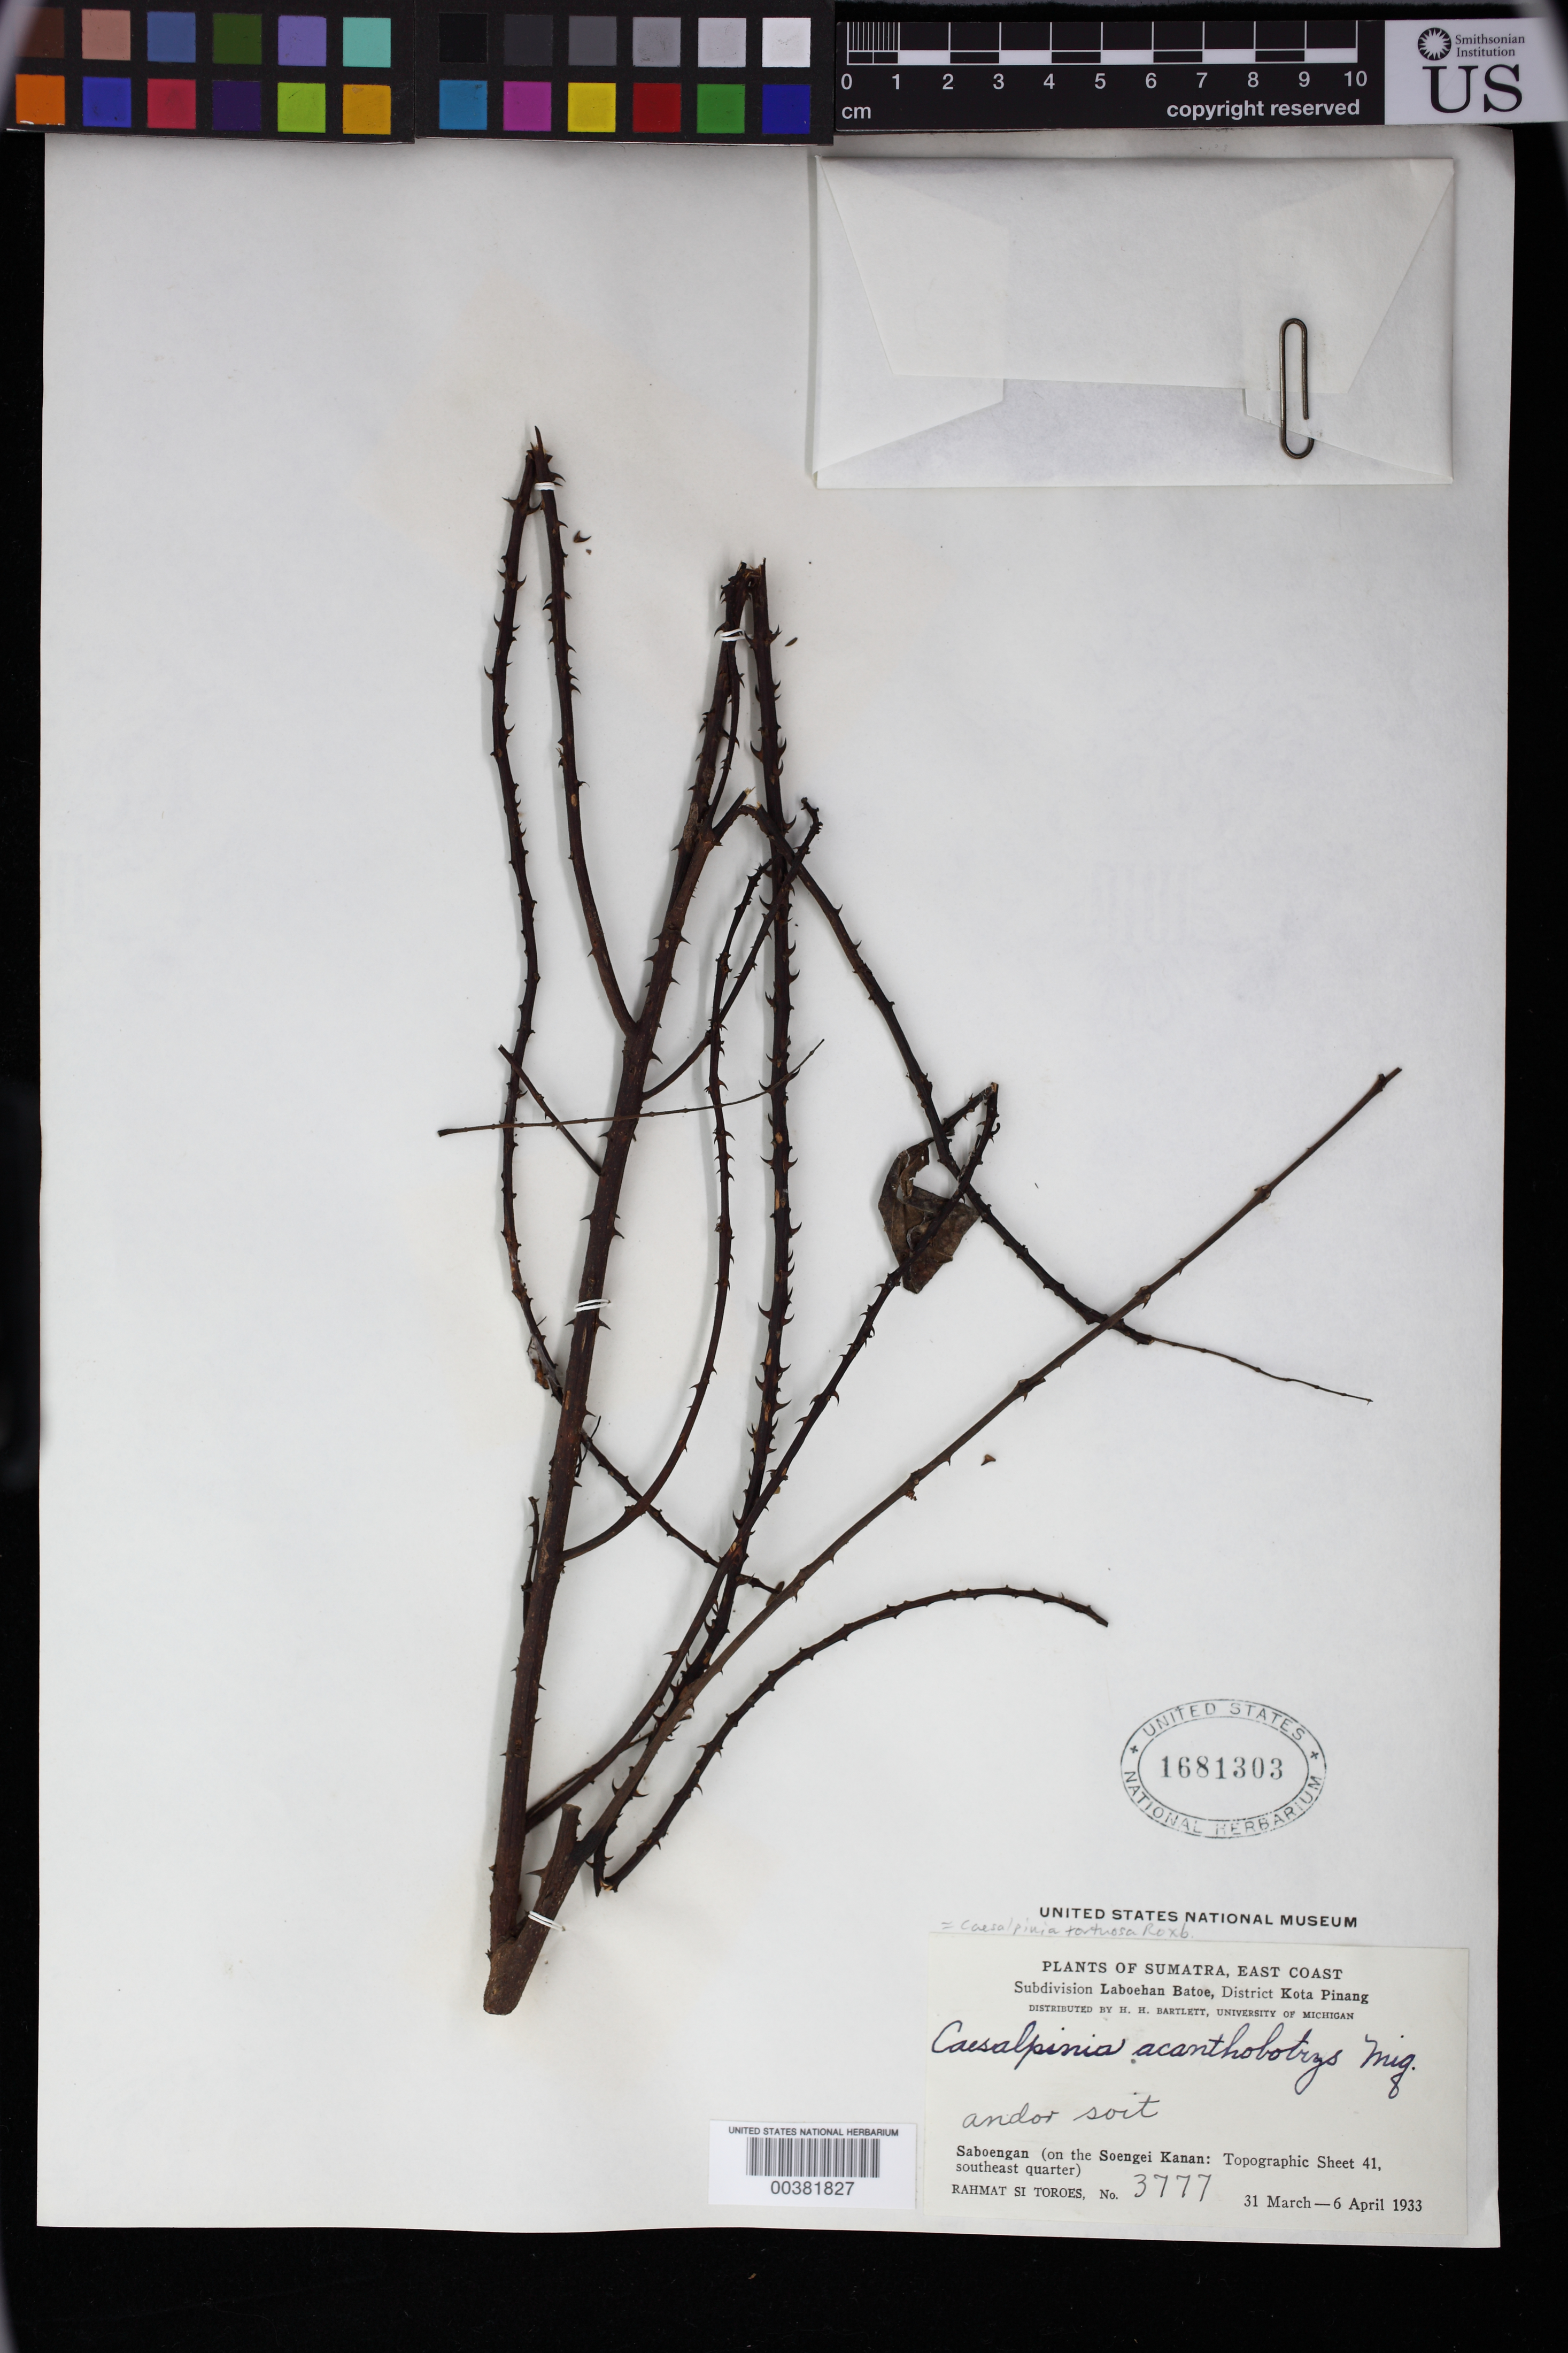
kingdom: Plantae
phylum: Tracheophyta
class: Magnoliopsida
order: Fabales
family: Fabaceae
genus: Moullava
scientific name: Moullava tortuosa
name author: (Roxb.) Gagnon & G.P. Lewis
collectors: Rahmat Si Boeea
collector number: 3777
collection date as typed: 31 Mar 1933 to 06 Apr 1933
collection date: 1933-03-31/1933-04-06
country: Indonesia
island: Sumatra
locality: E coast; saboengan, on the songei kanan; andor soit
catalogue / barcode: US 1681303